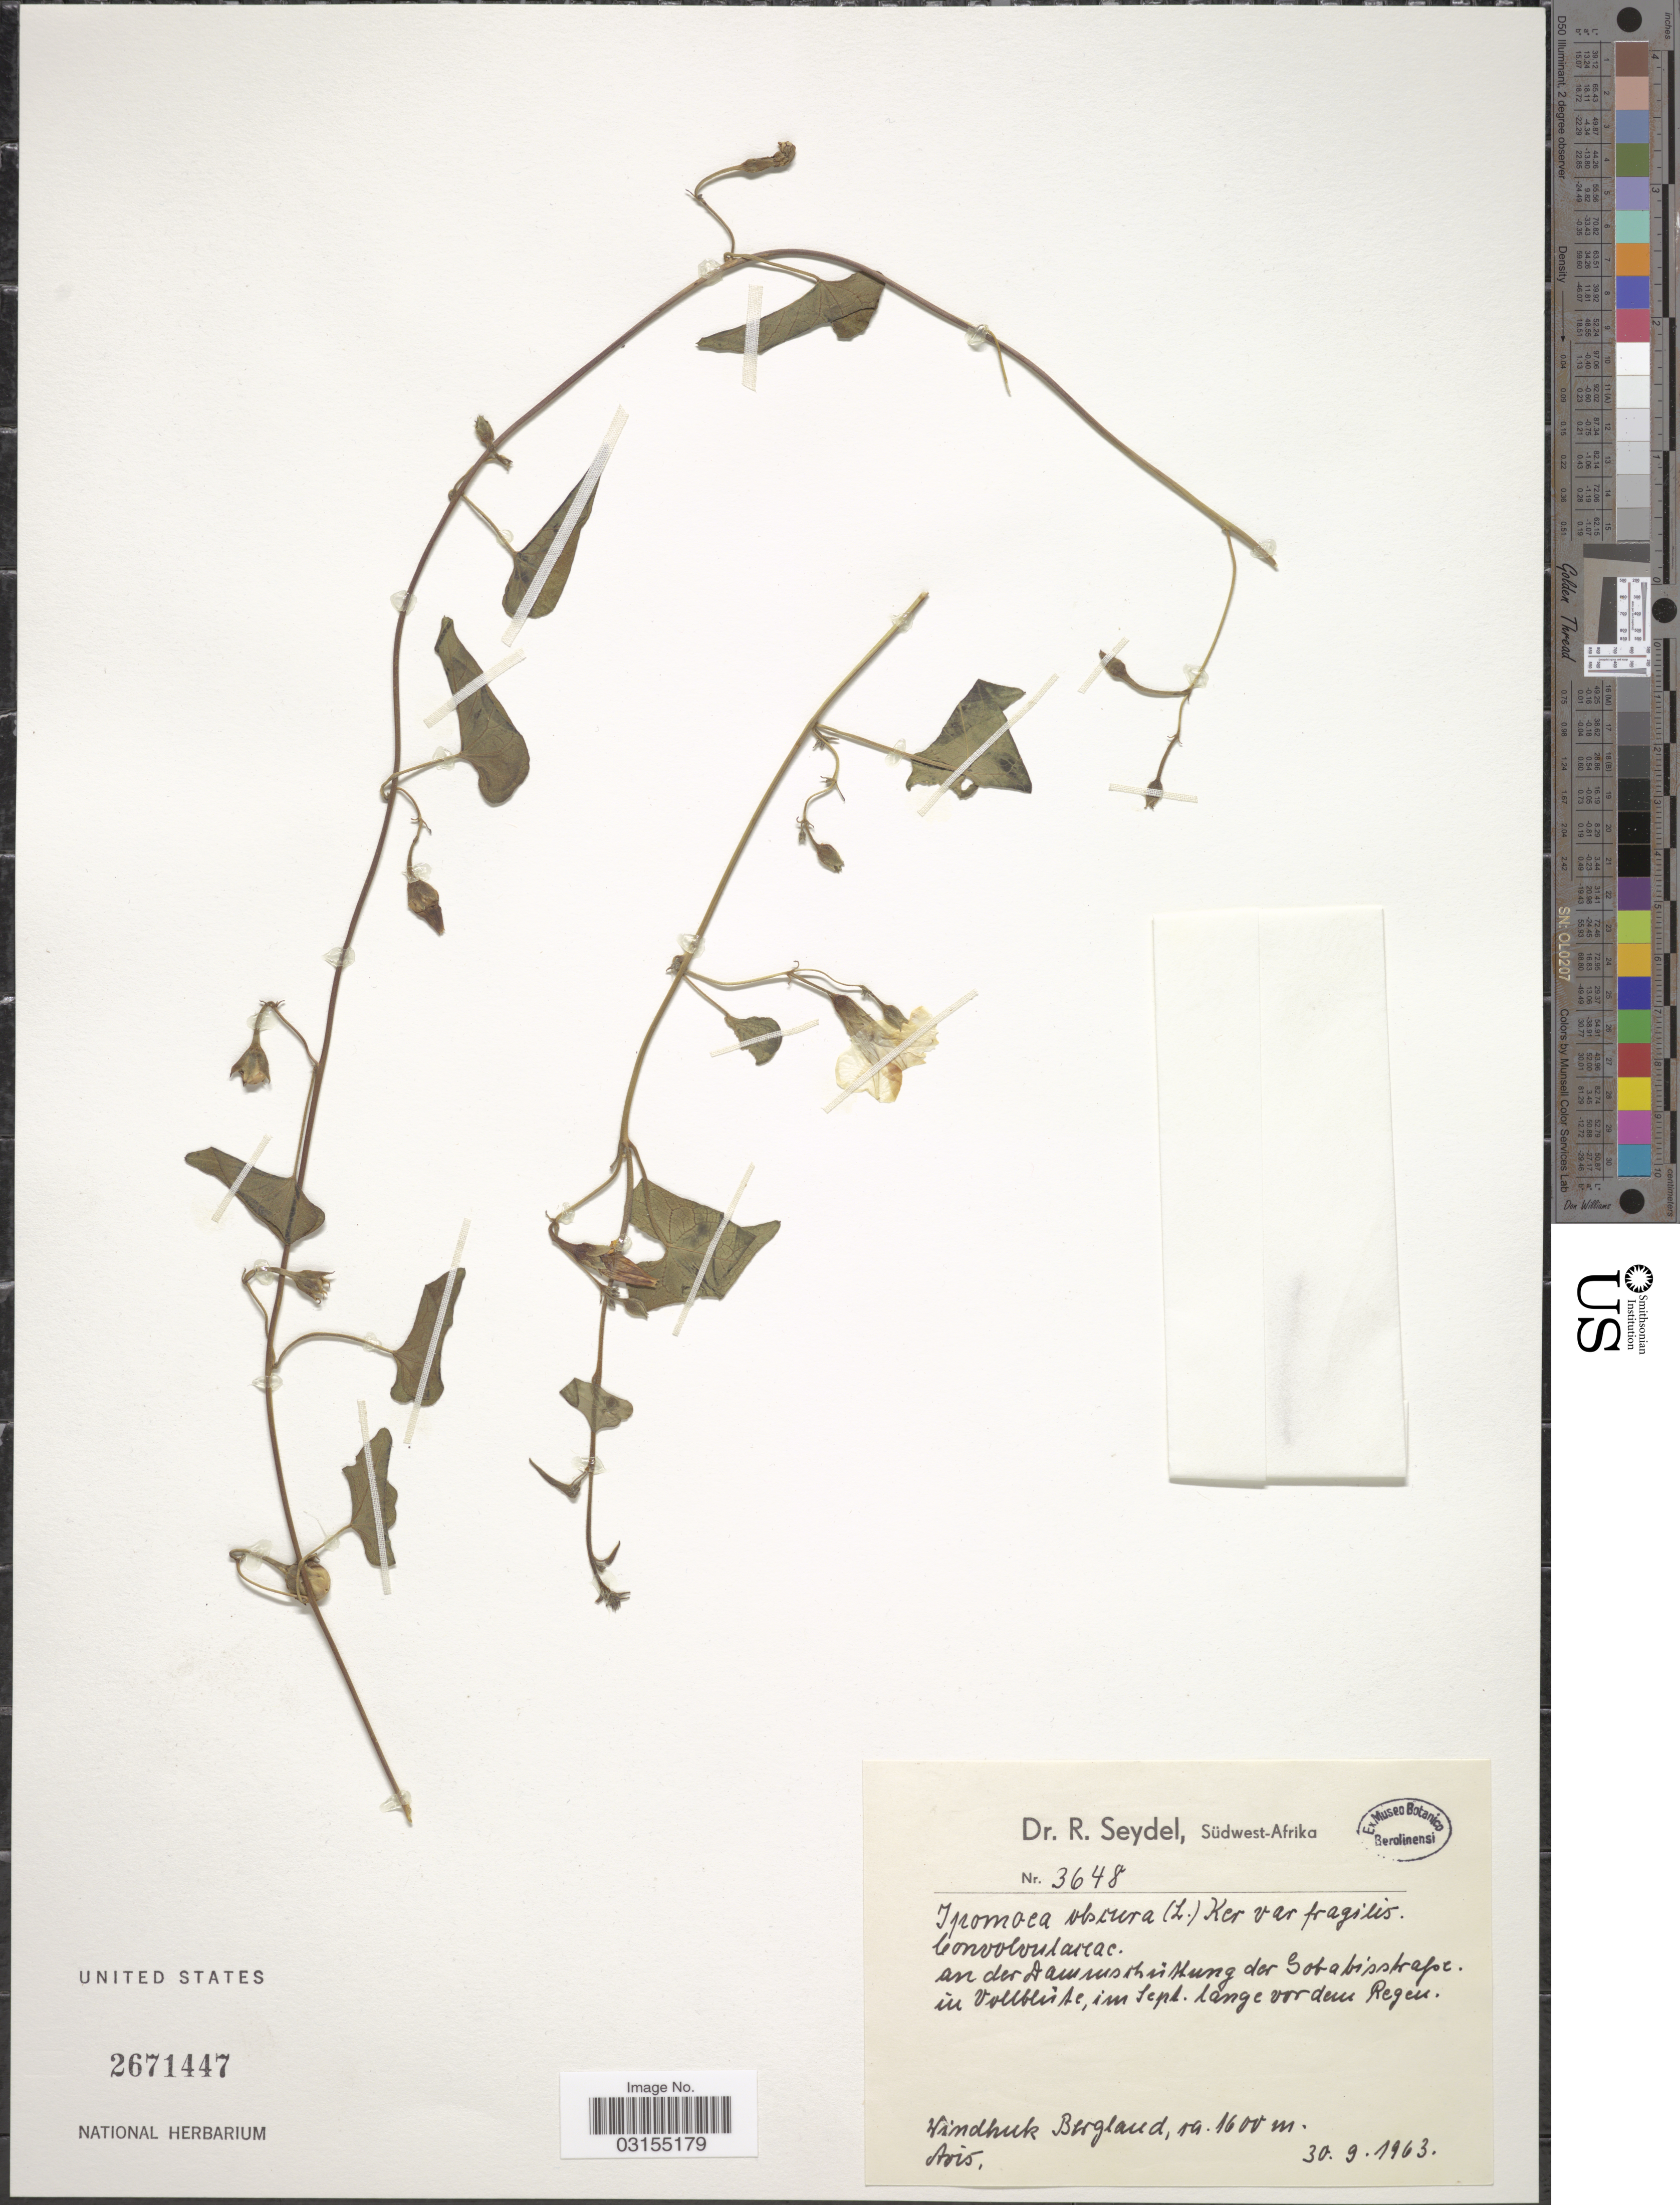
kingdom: Plantae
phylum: Tracheophyta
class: Magnoliopsida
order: Solanales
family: Convolvulaceae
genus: Ipomoea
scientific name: Ipomoea obscura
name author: (L.) Ker Gawl.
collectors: R. Seydel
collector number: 3648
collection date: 1963-09-30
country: Namibia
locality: Südwest-Afrika. Windhuk Bergland. Avis.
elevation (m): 1600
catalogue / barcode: US 2671447